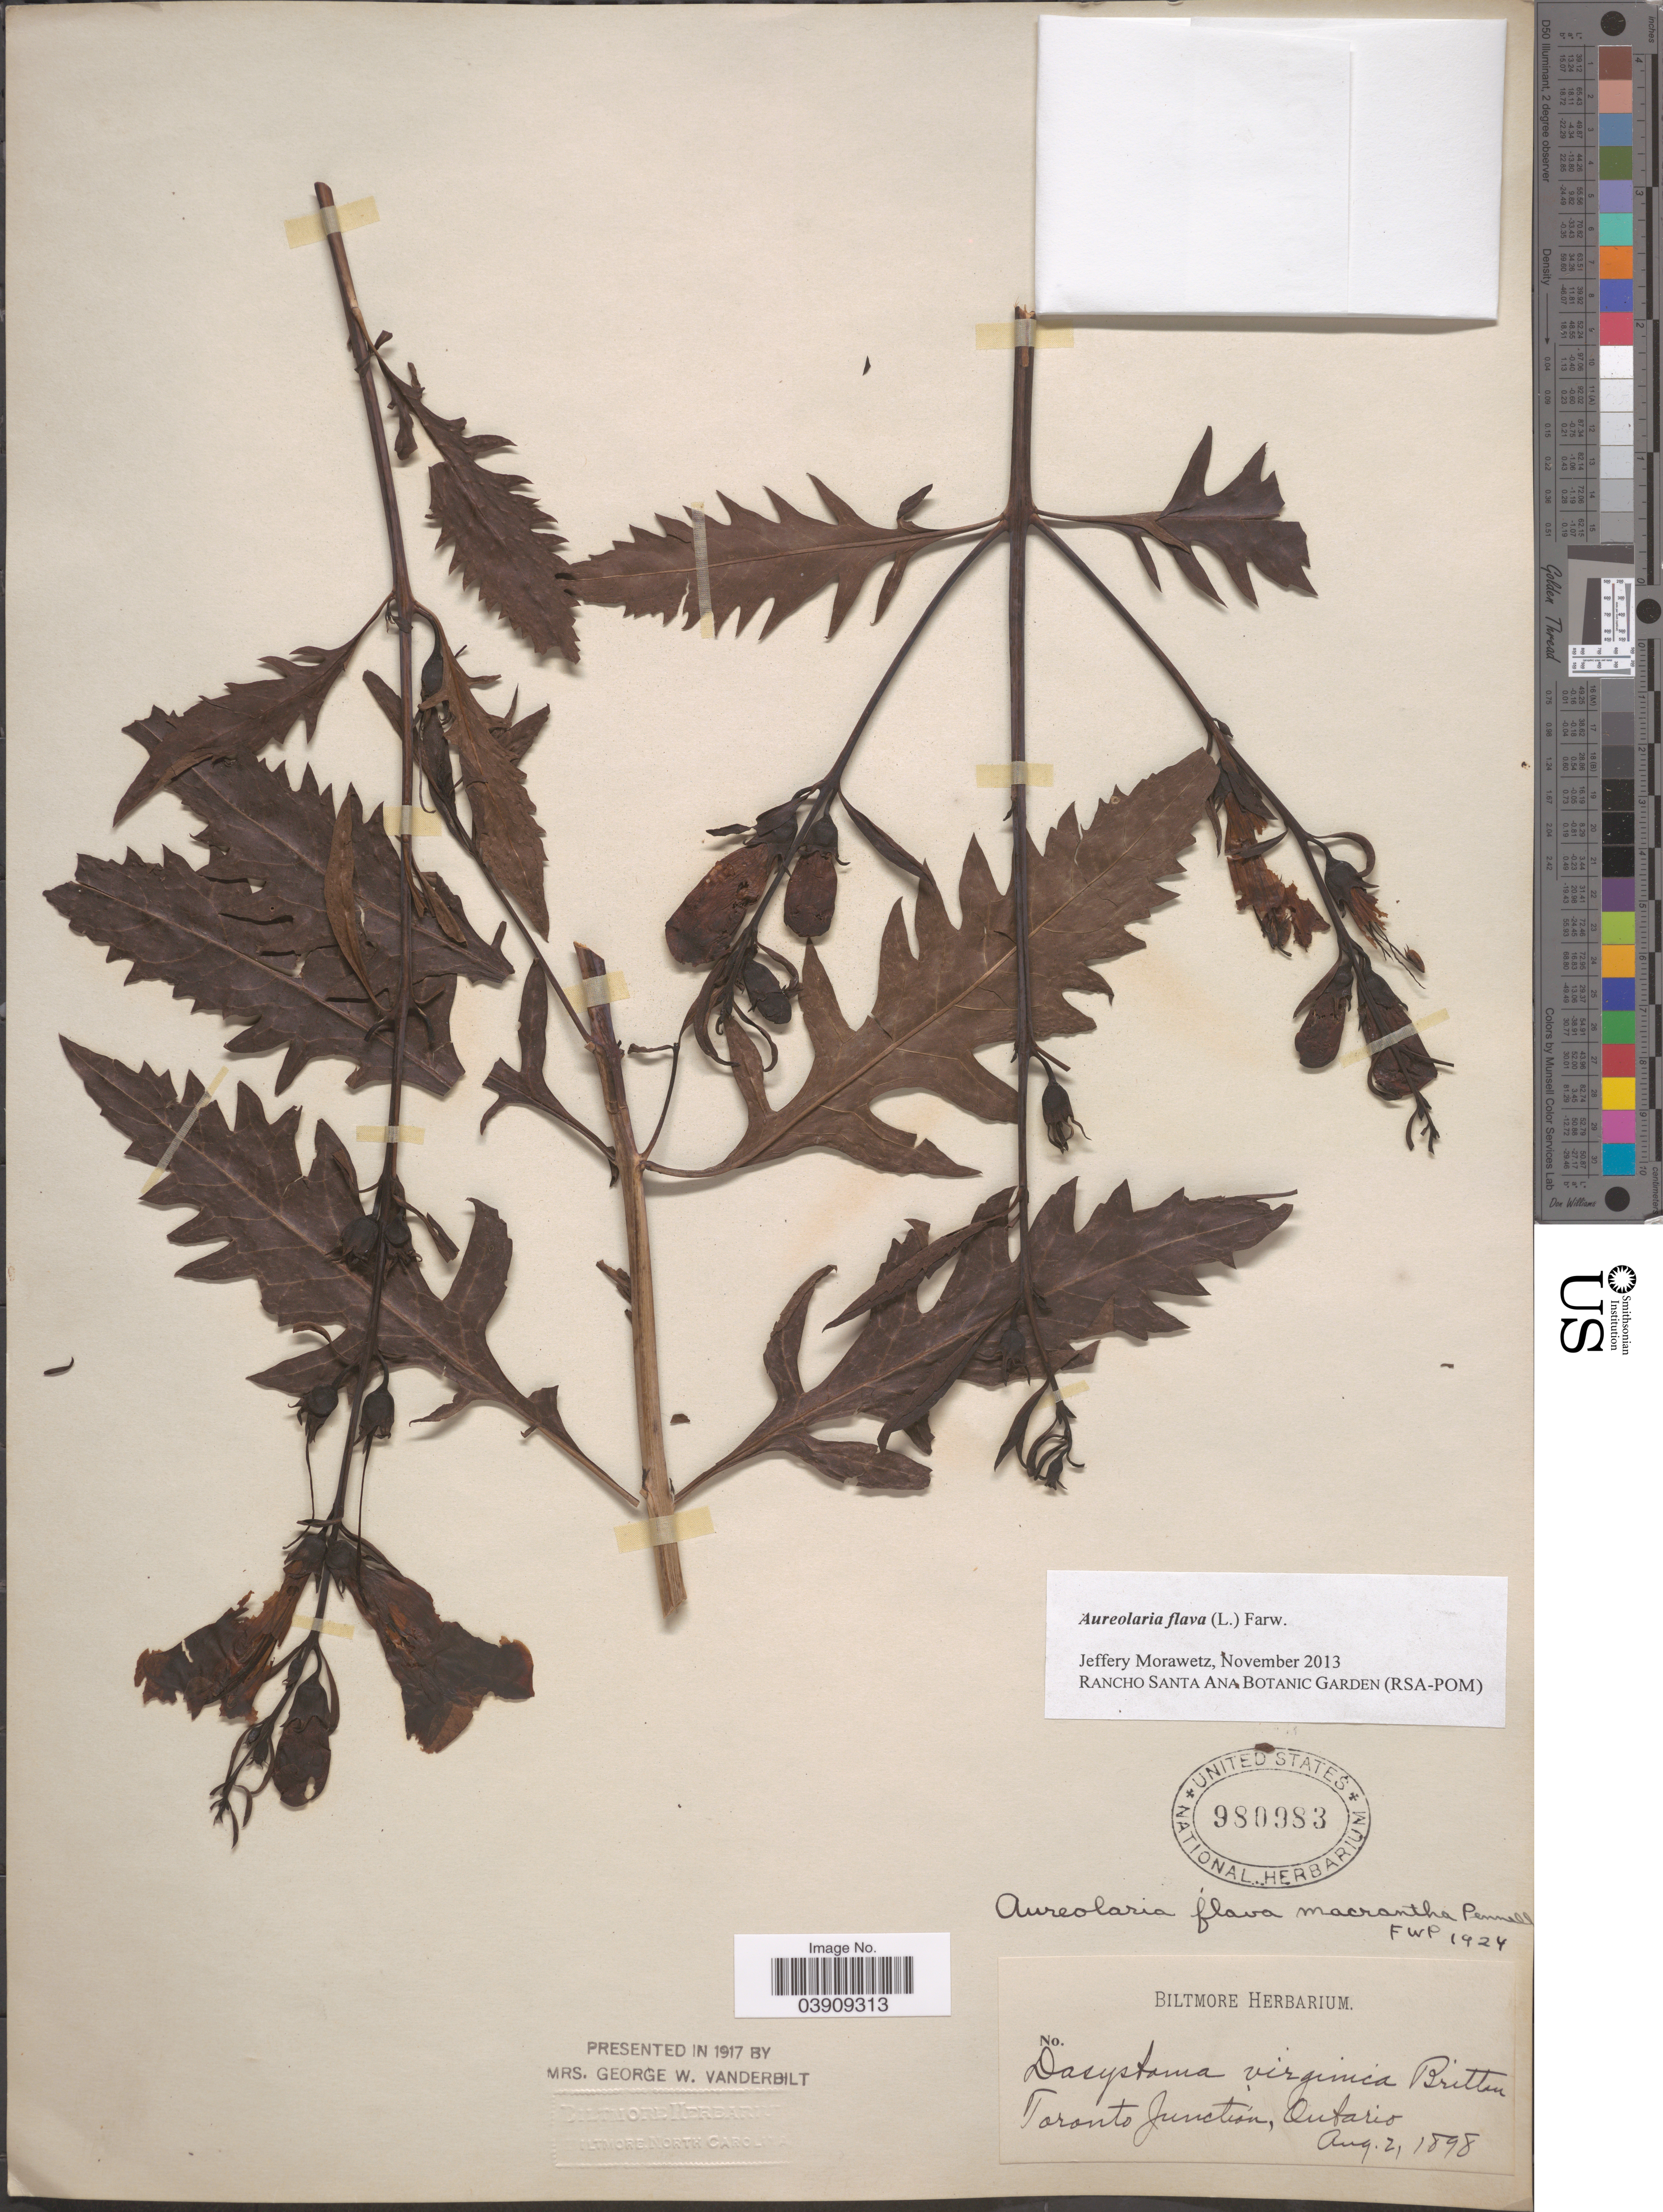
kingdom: Plantae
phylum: Tracheophyta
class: Magnoliopsida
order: Lamiales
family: Orobanchaceae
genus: Aureolaria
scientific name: Aureolaria flava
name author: (L.) Farw.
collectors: ex herb. Biltmore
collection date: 1898-08-02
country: Canada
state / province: Ontario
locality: Toronto Junction.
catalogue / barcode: US 980983